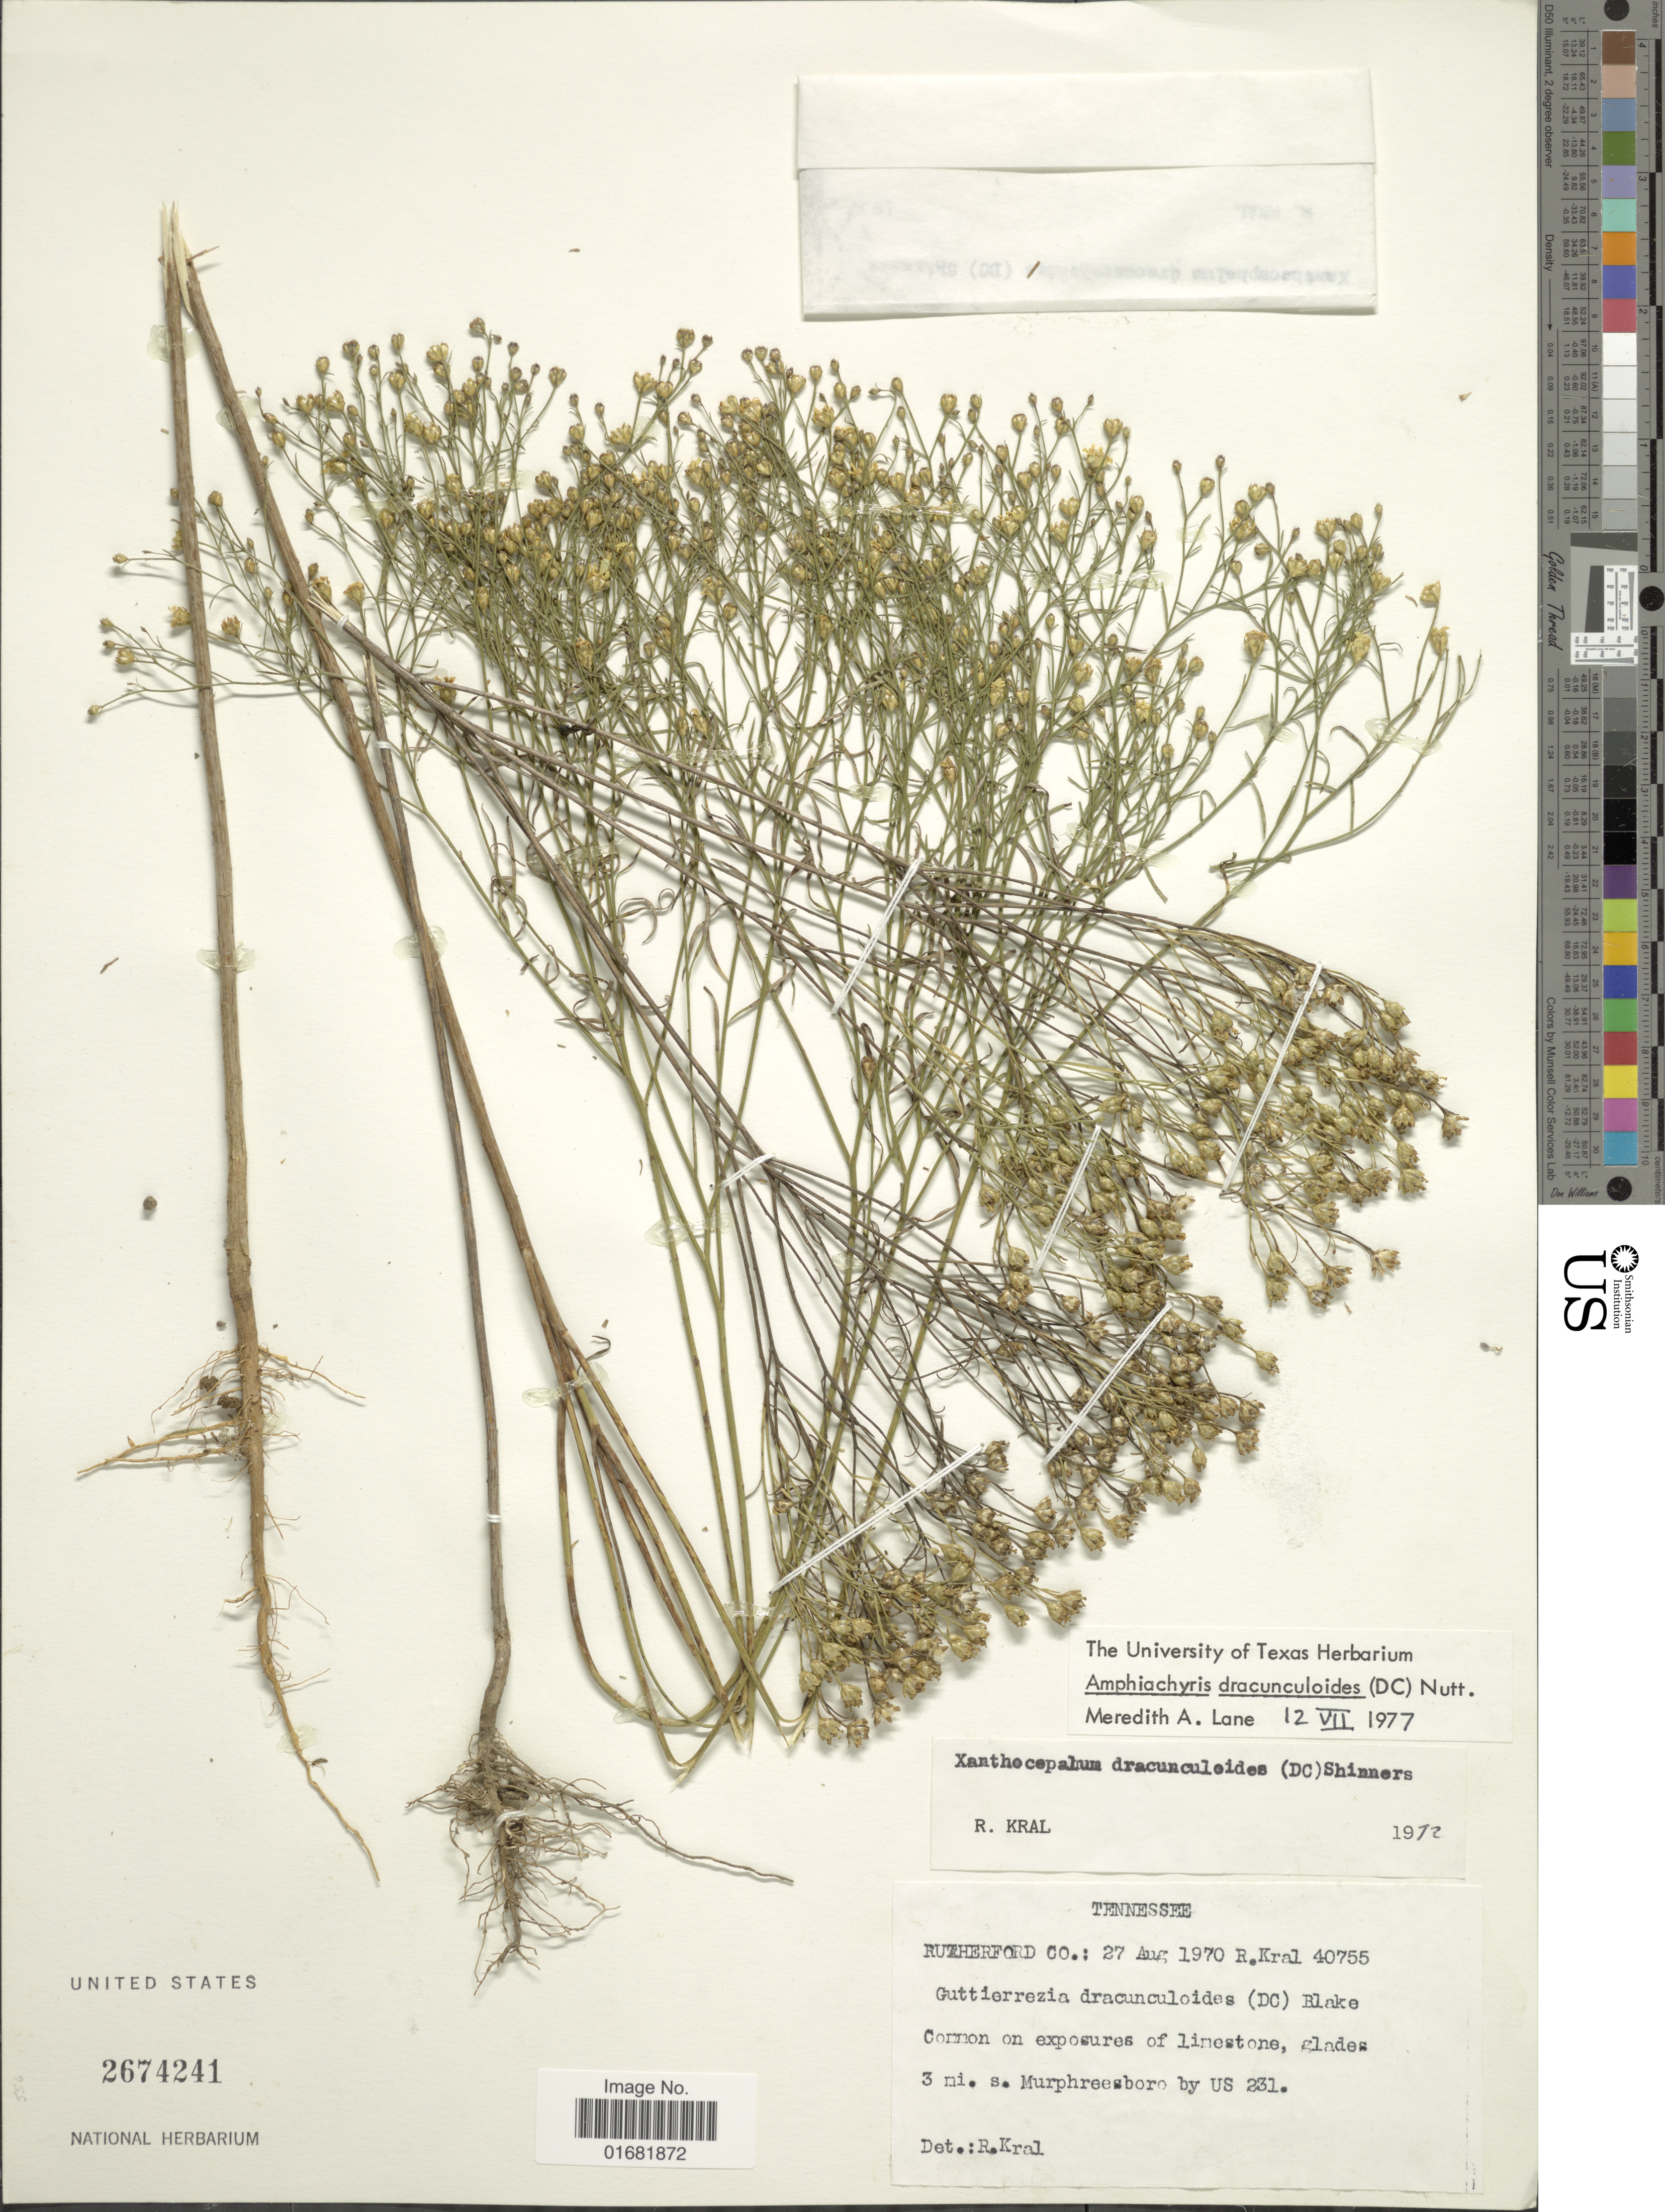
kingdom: Plantae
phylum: Tracheophyta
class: Magnoliopsida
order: Asterales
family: Asteraceae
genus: Amphiachyris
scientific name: Amphiachyris dracunculoides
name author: (DC.) Nutt.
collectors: R. Kral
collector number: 40755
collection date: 1970-08-27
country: United States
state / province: Tennessee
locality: Rutherford Co.: 3 mi. s. Murphreeboro by US 231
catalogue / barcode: US 2674241